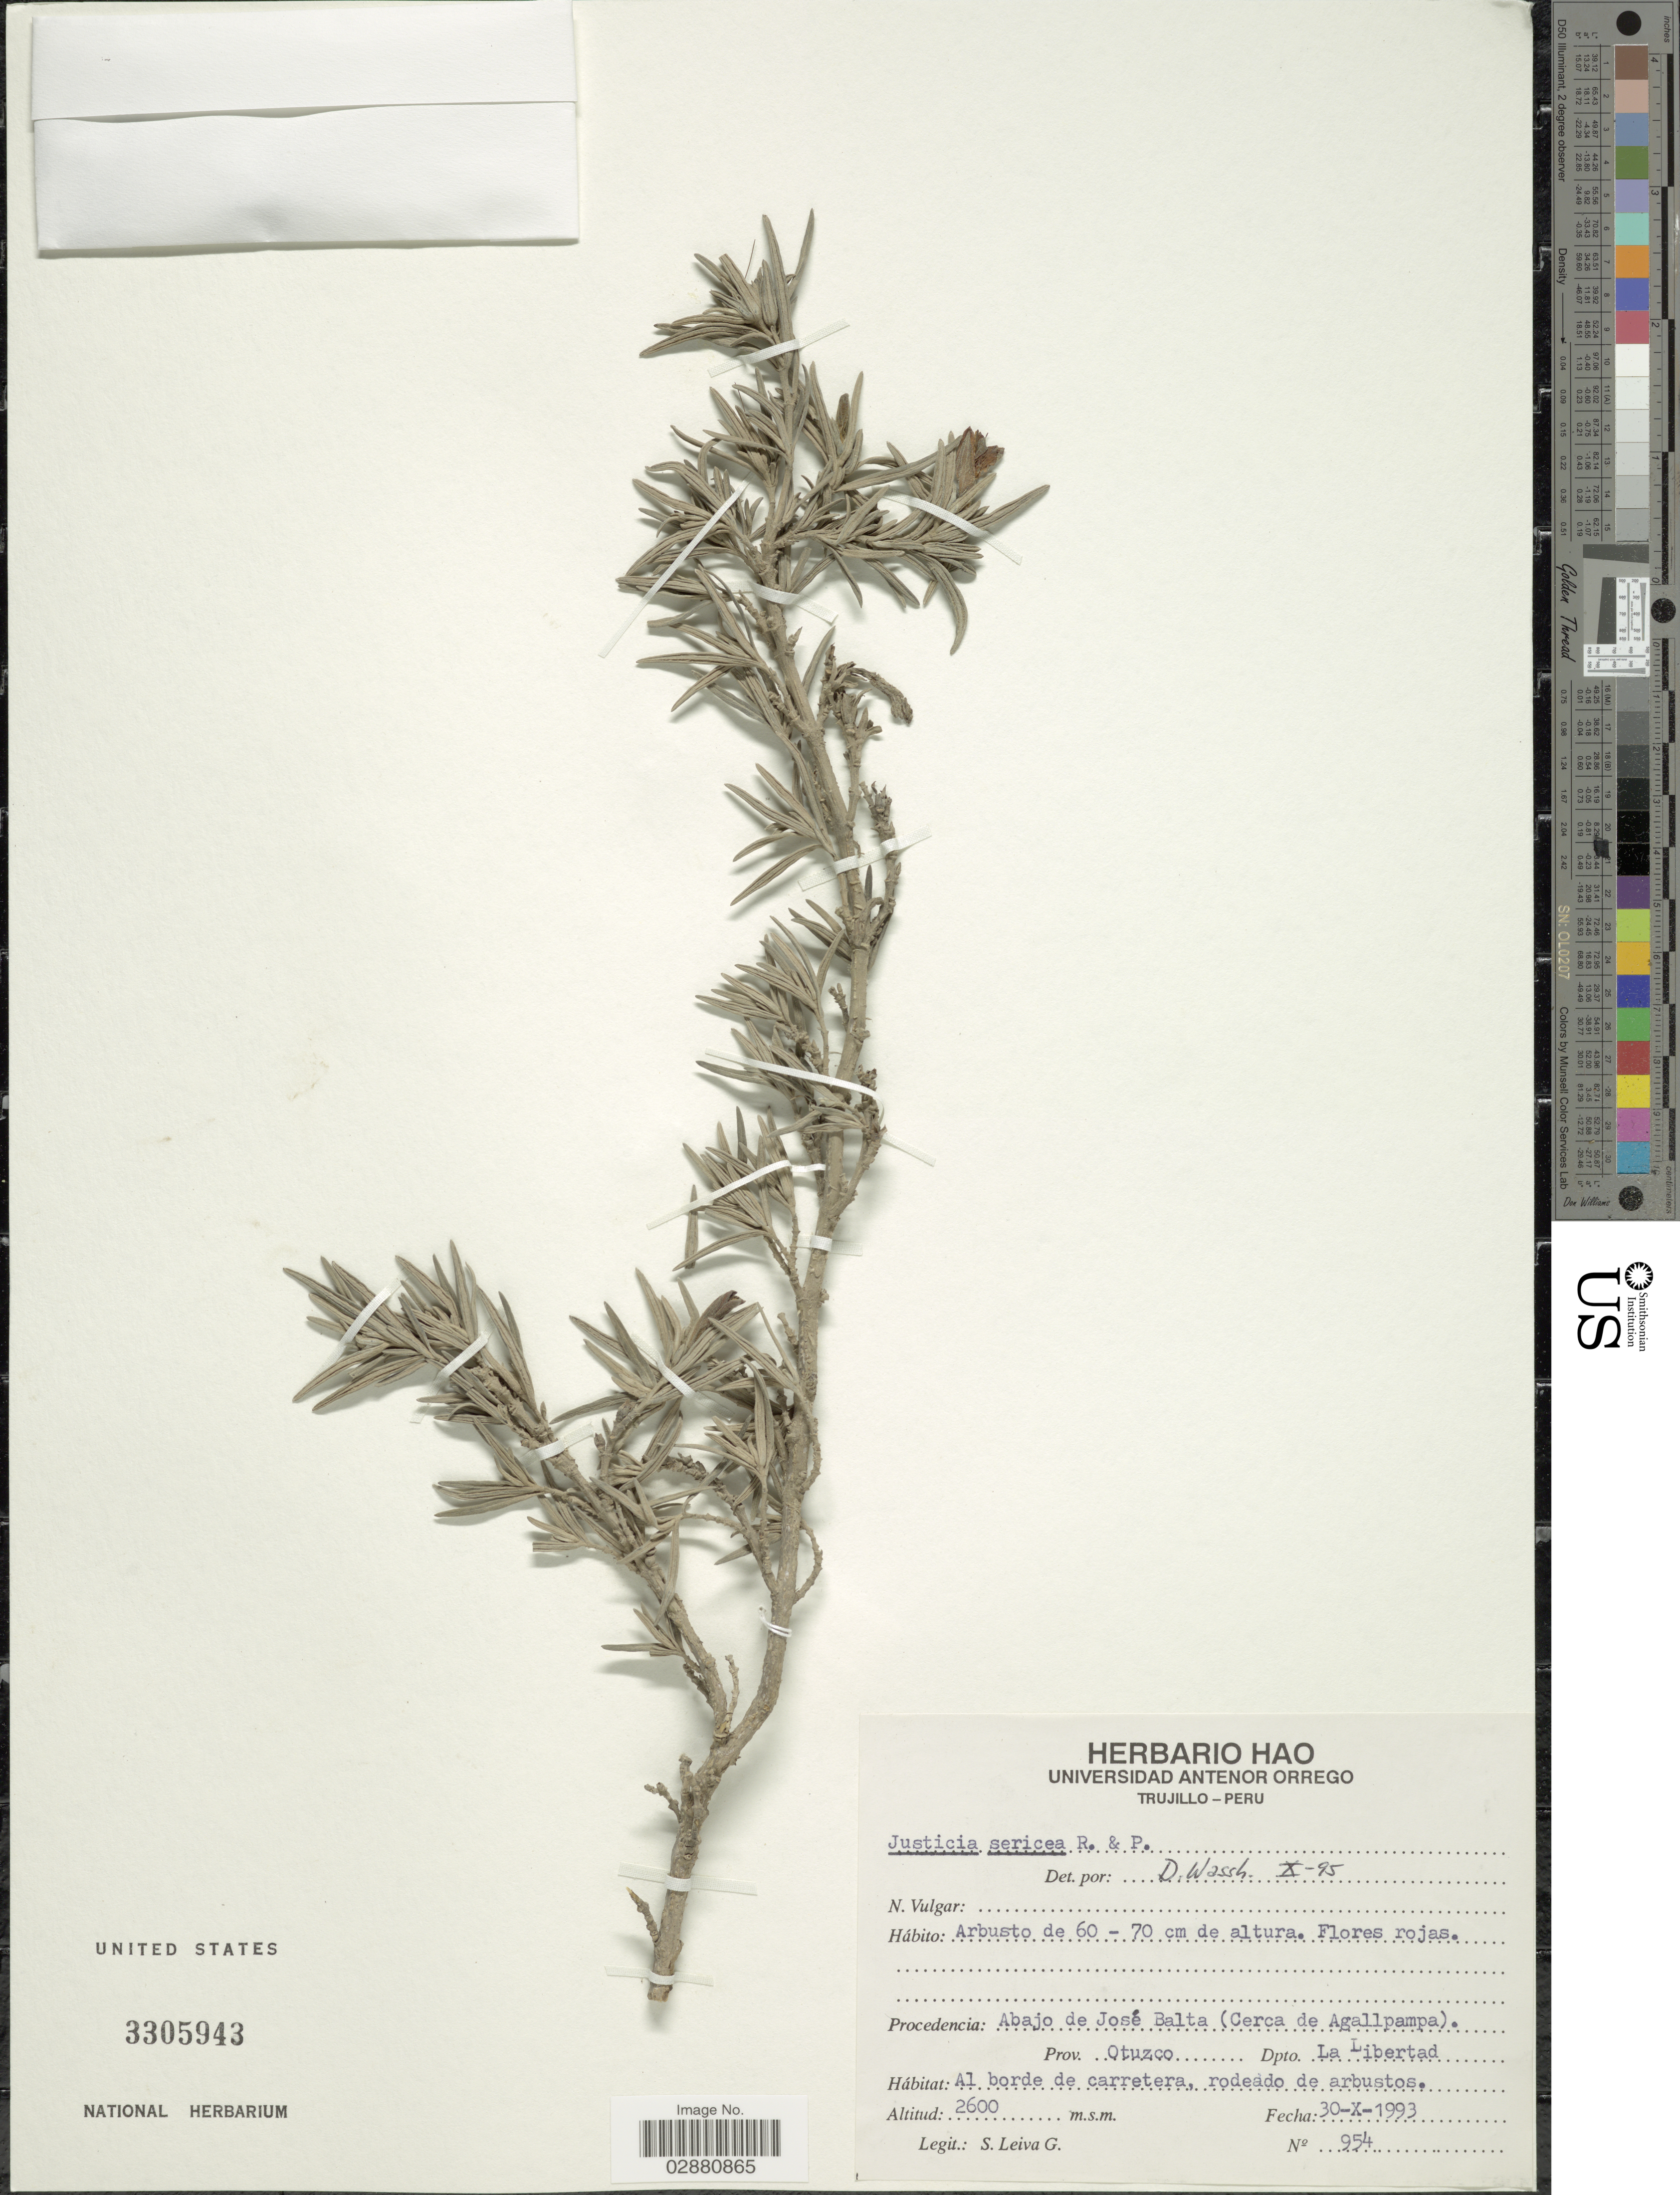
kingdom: Plantae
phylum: Tracheophyta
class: Magnoliopsida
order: Lamiales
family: Acanthaceae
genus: Justicia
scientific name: Justicia sericea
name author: Ruiz & Pav.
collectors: S. Leiva G.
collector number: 954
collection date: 1993-10-30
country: Peru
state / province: La Libertad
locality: Abajo de José Balta (Cerca de Agallpampa). Prov: Otuzco. Dpto. La Libertad.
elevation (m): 2600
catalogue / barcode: US 3305943